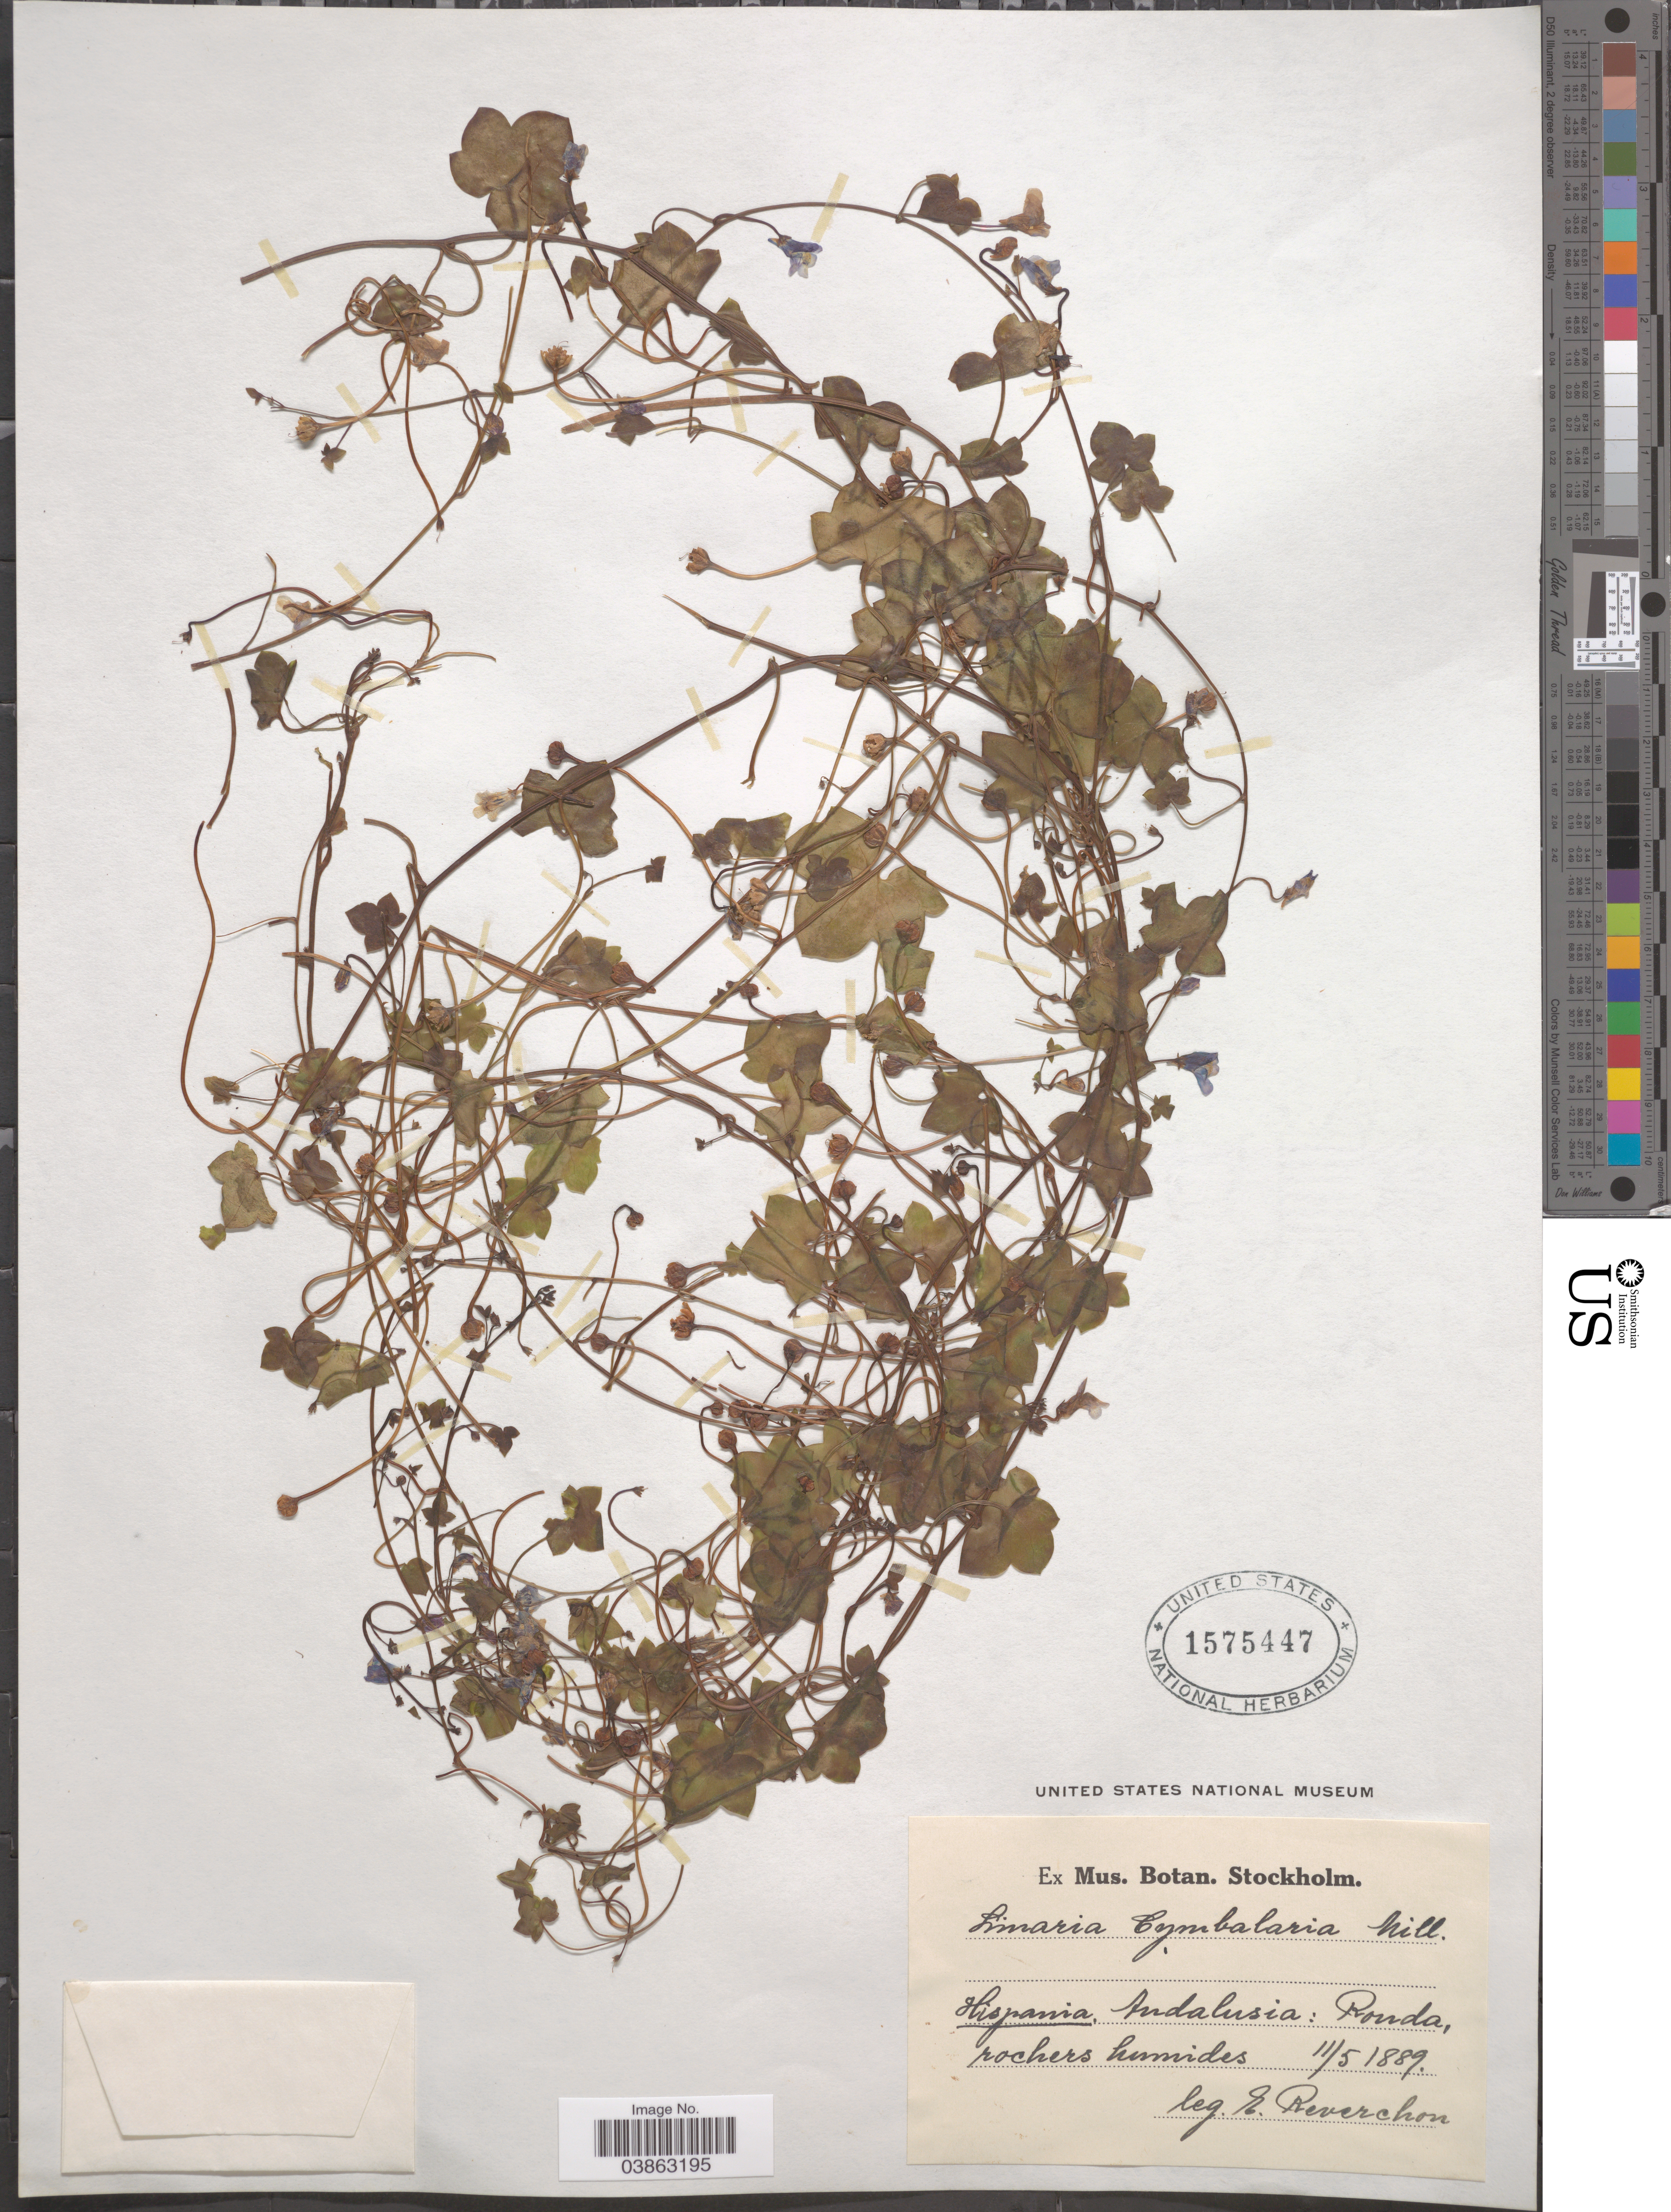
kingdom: Plantae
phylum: Tracheophyta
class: Magnoliopsida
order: Lamiales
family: Plantaginaceae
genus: Linaria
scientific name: Linaria cymbalaria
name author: (L.) Mill.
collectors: E. Reverchon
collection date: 1889-05-11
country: Spain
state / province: Andalucía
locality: Hispania Andalusia: Ronda, rochers humides.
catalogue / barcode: US 1575447